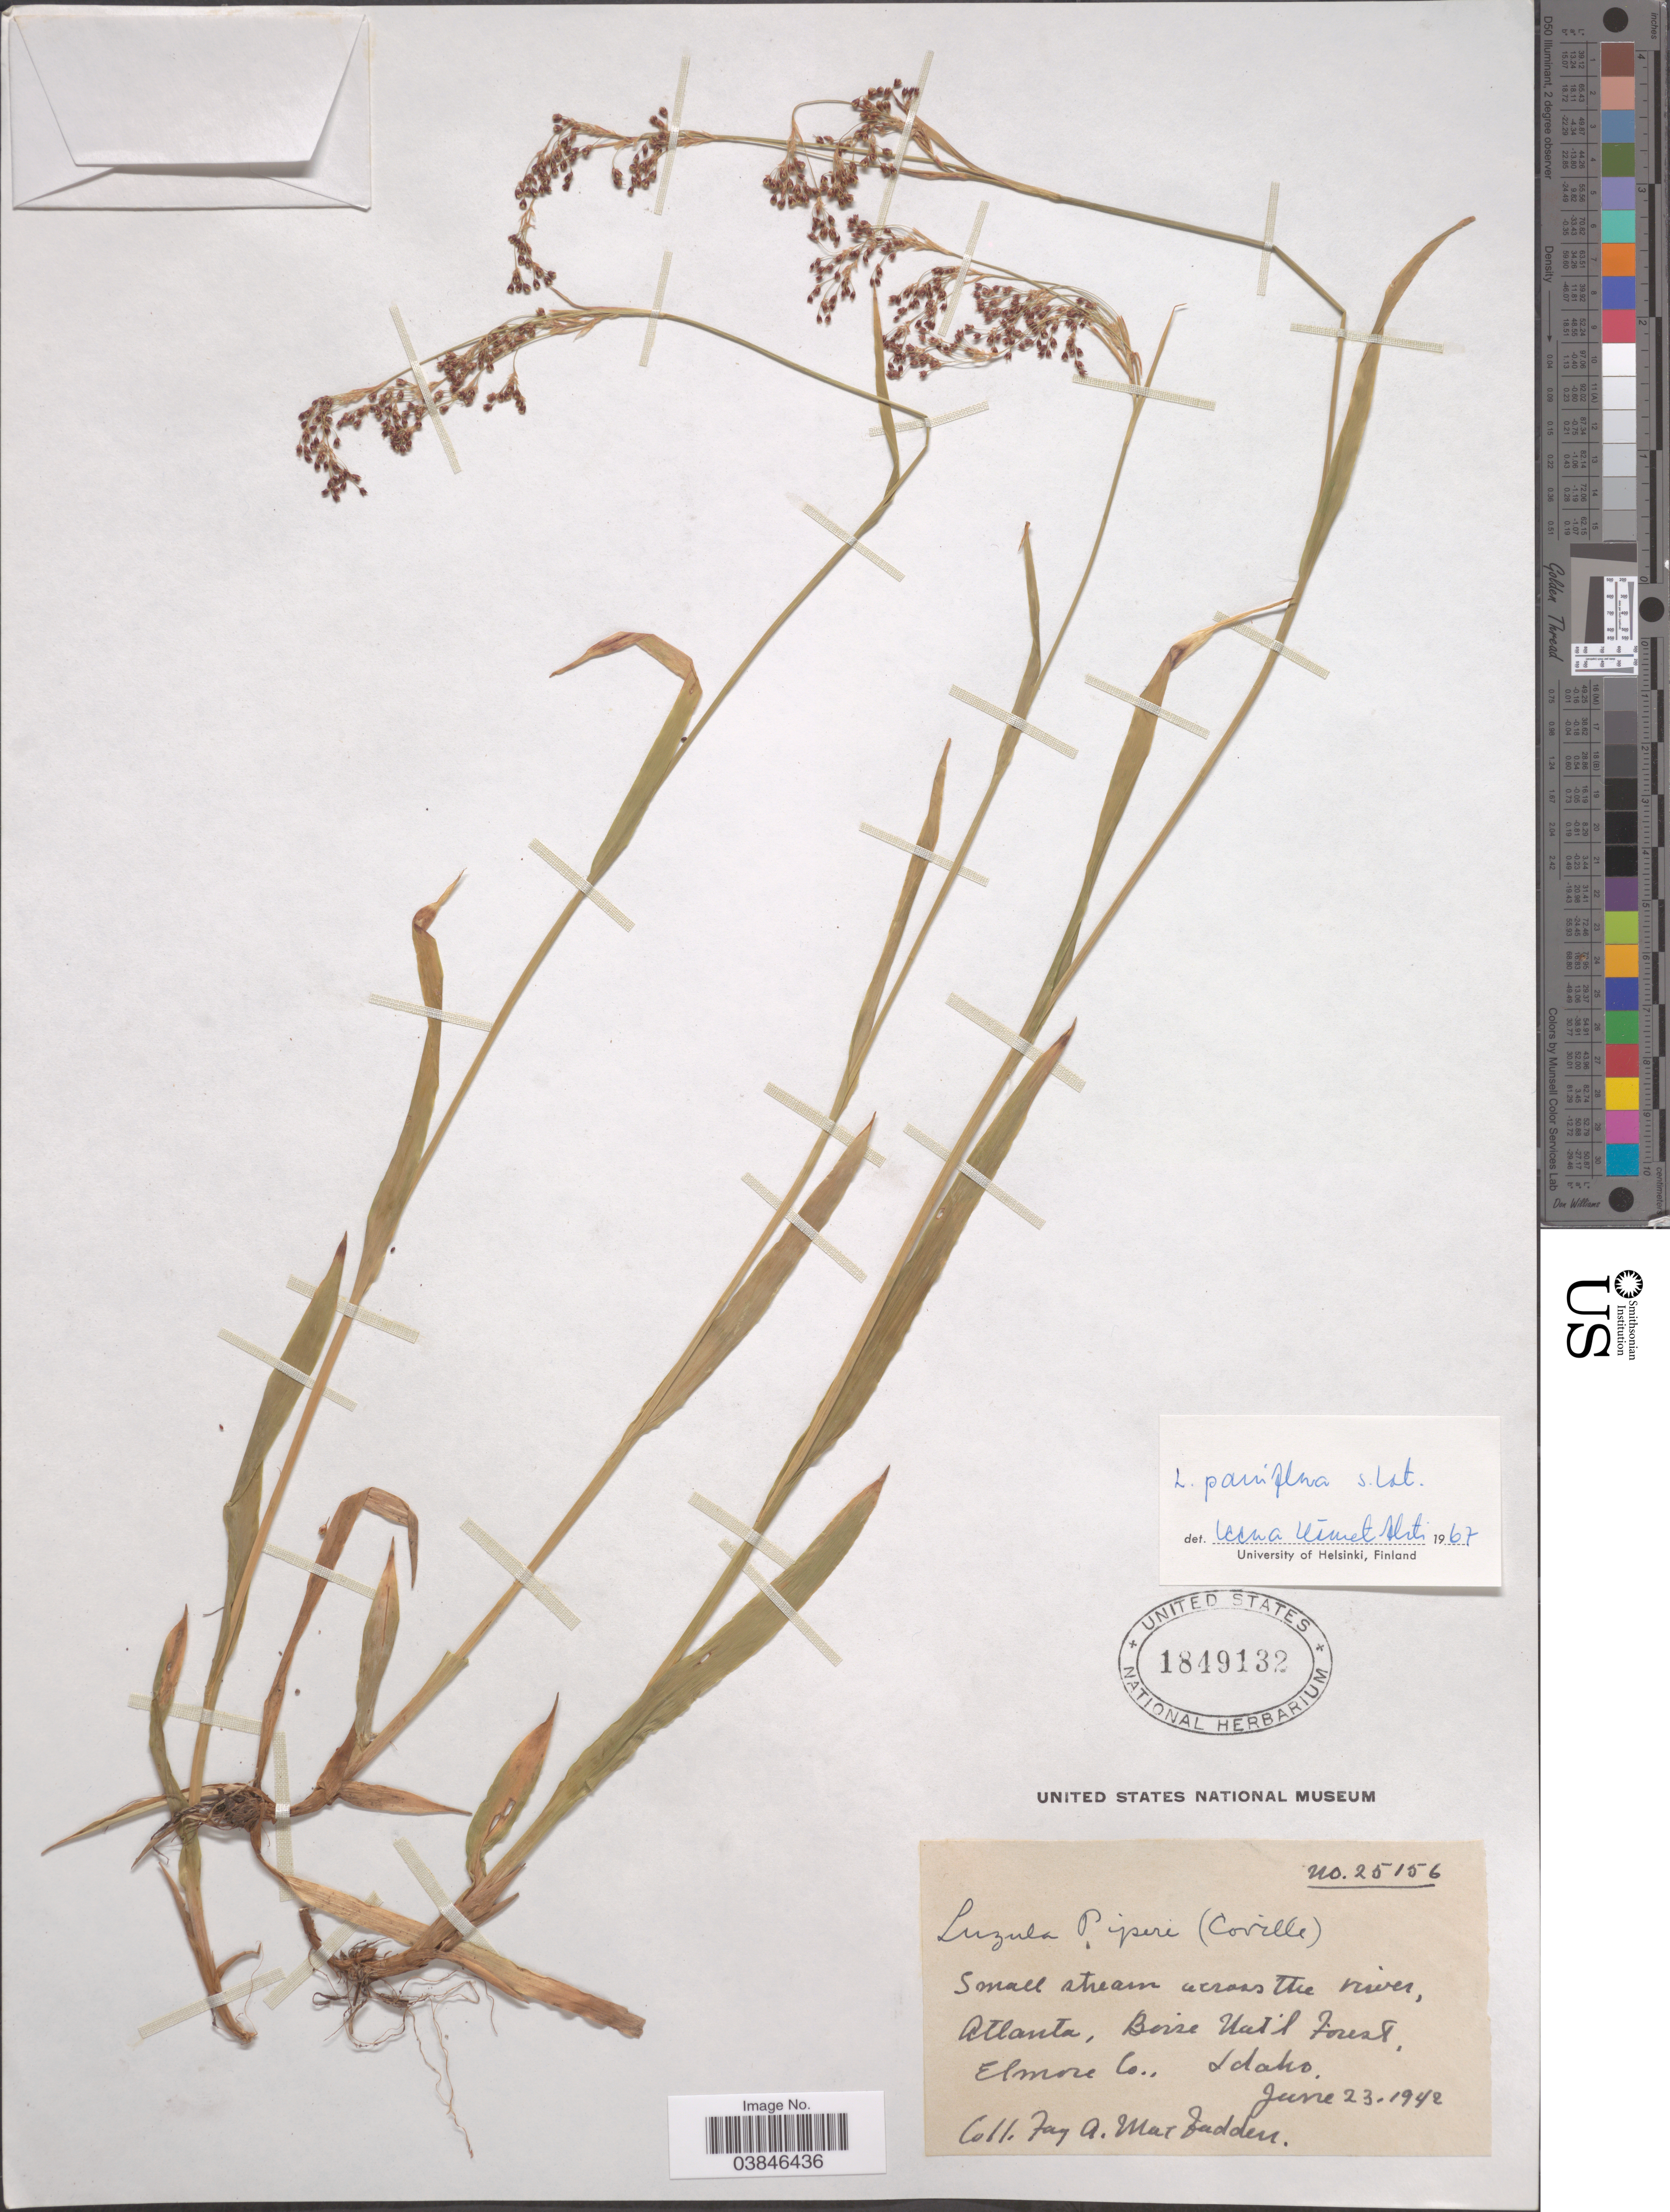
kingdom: Plantae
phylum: Tracheophyta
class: Liliopsida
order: Poales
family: Juncaceae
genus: Luzula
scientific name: Luzula parviflora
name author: (Ehrh.) Desv.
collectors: F. MacFadden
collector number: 25156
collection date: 1942-06-23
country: United States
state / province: Idaho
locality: Small stream across the river, Atlanta, Boise Nat'l Forest, Elmore Co.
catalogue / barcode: US 1849132